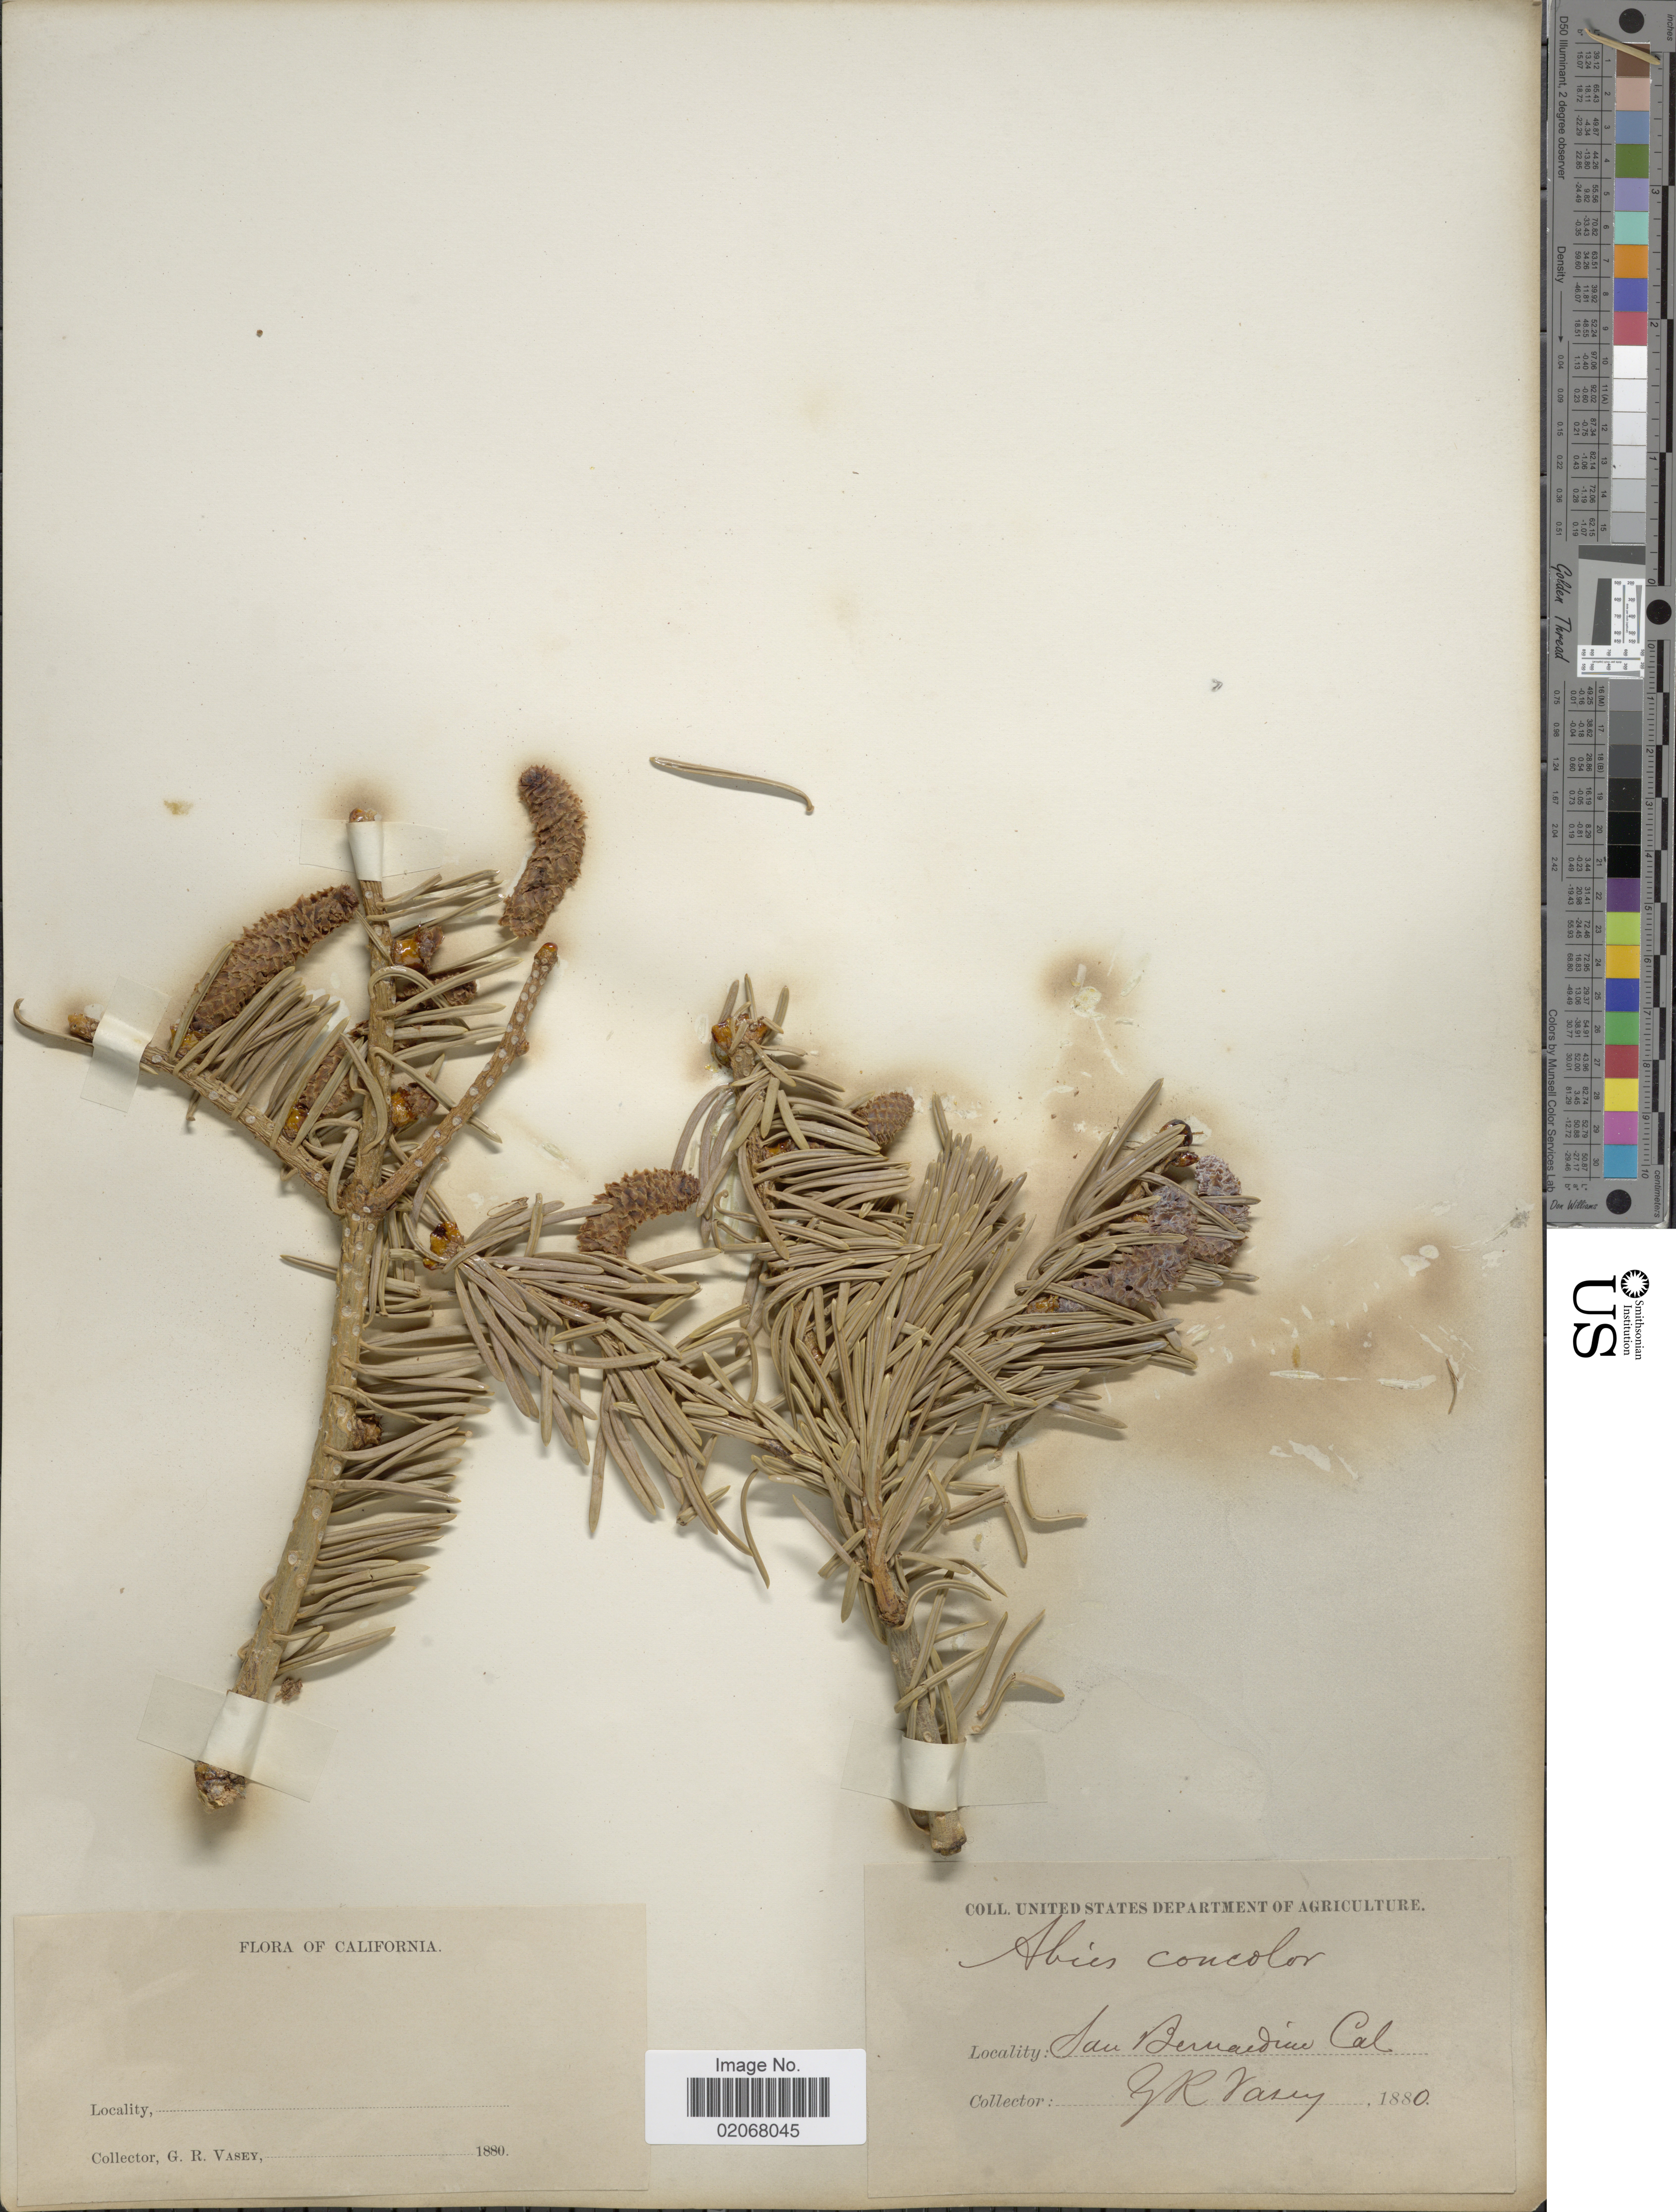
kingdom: Plantae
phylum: Tracheophyta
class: Pinopsida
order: Pinales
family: Pinaceae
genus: Abies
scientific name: Abies concolor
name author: (Gordon & Glend.) Lindl. ex Hildebr.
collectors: G. R. Vasey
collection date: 1880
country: United States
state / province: California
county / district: San Bernardino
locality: San Bernardino